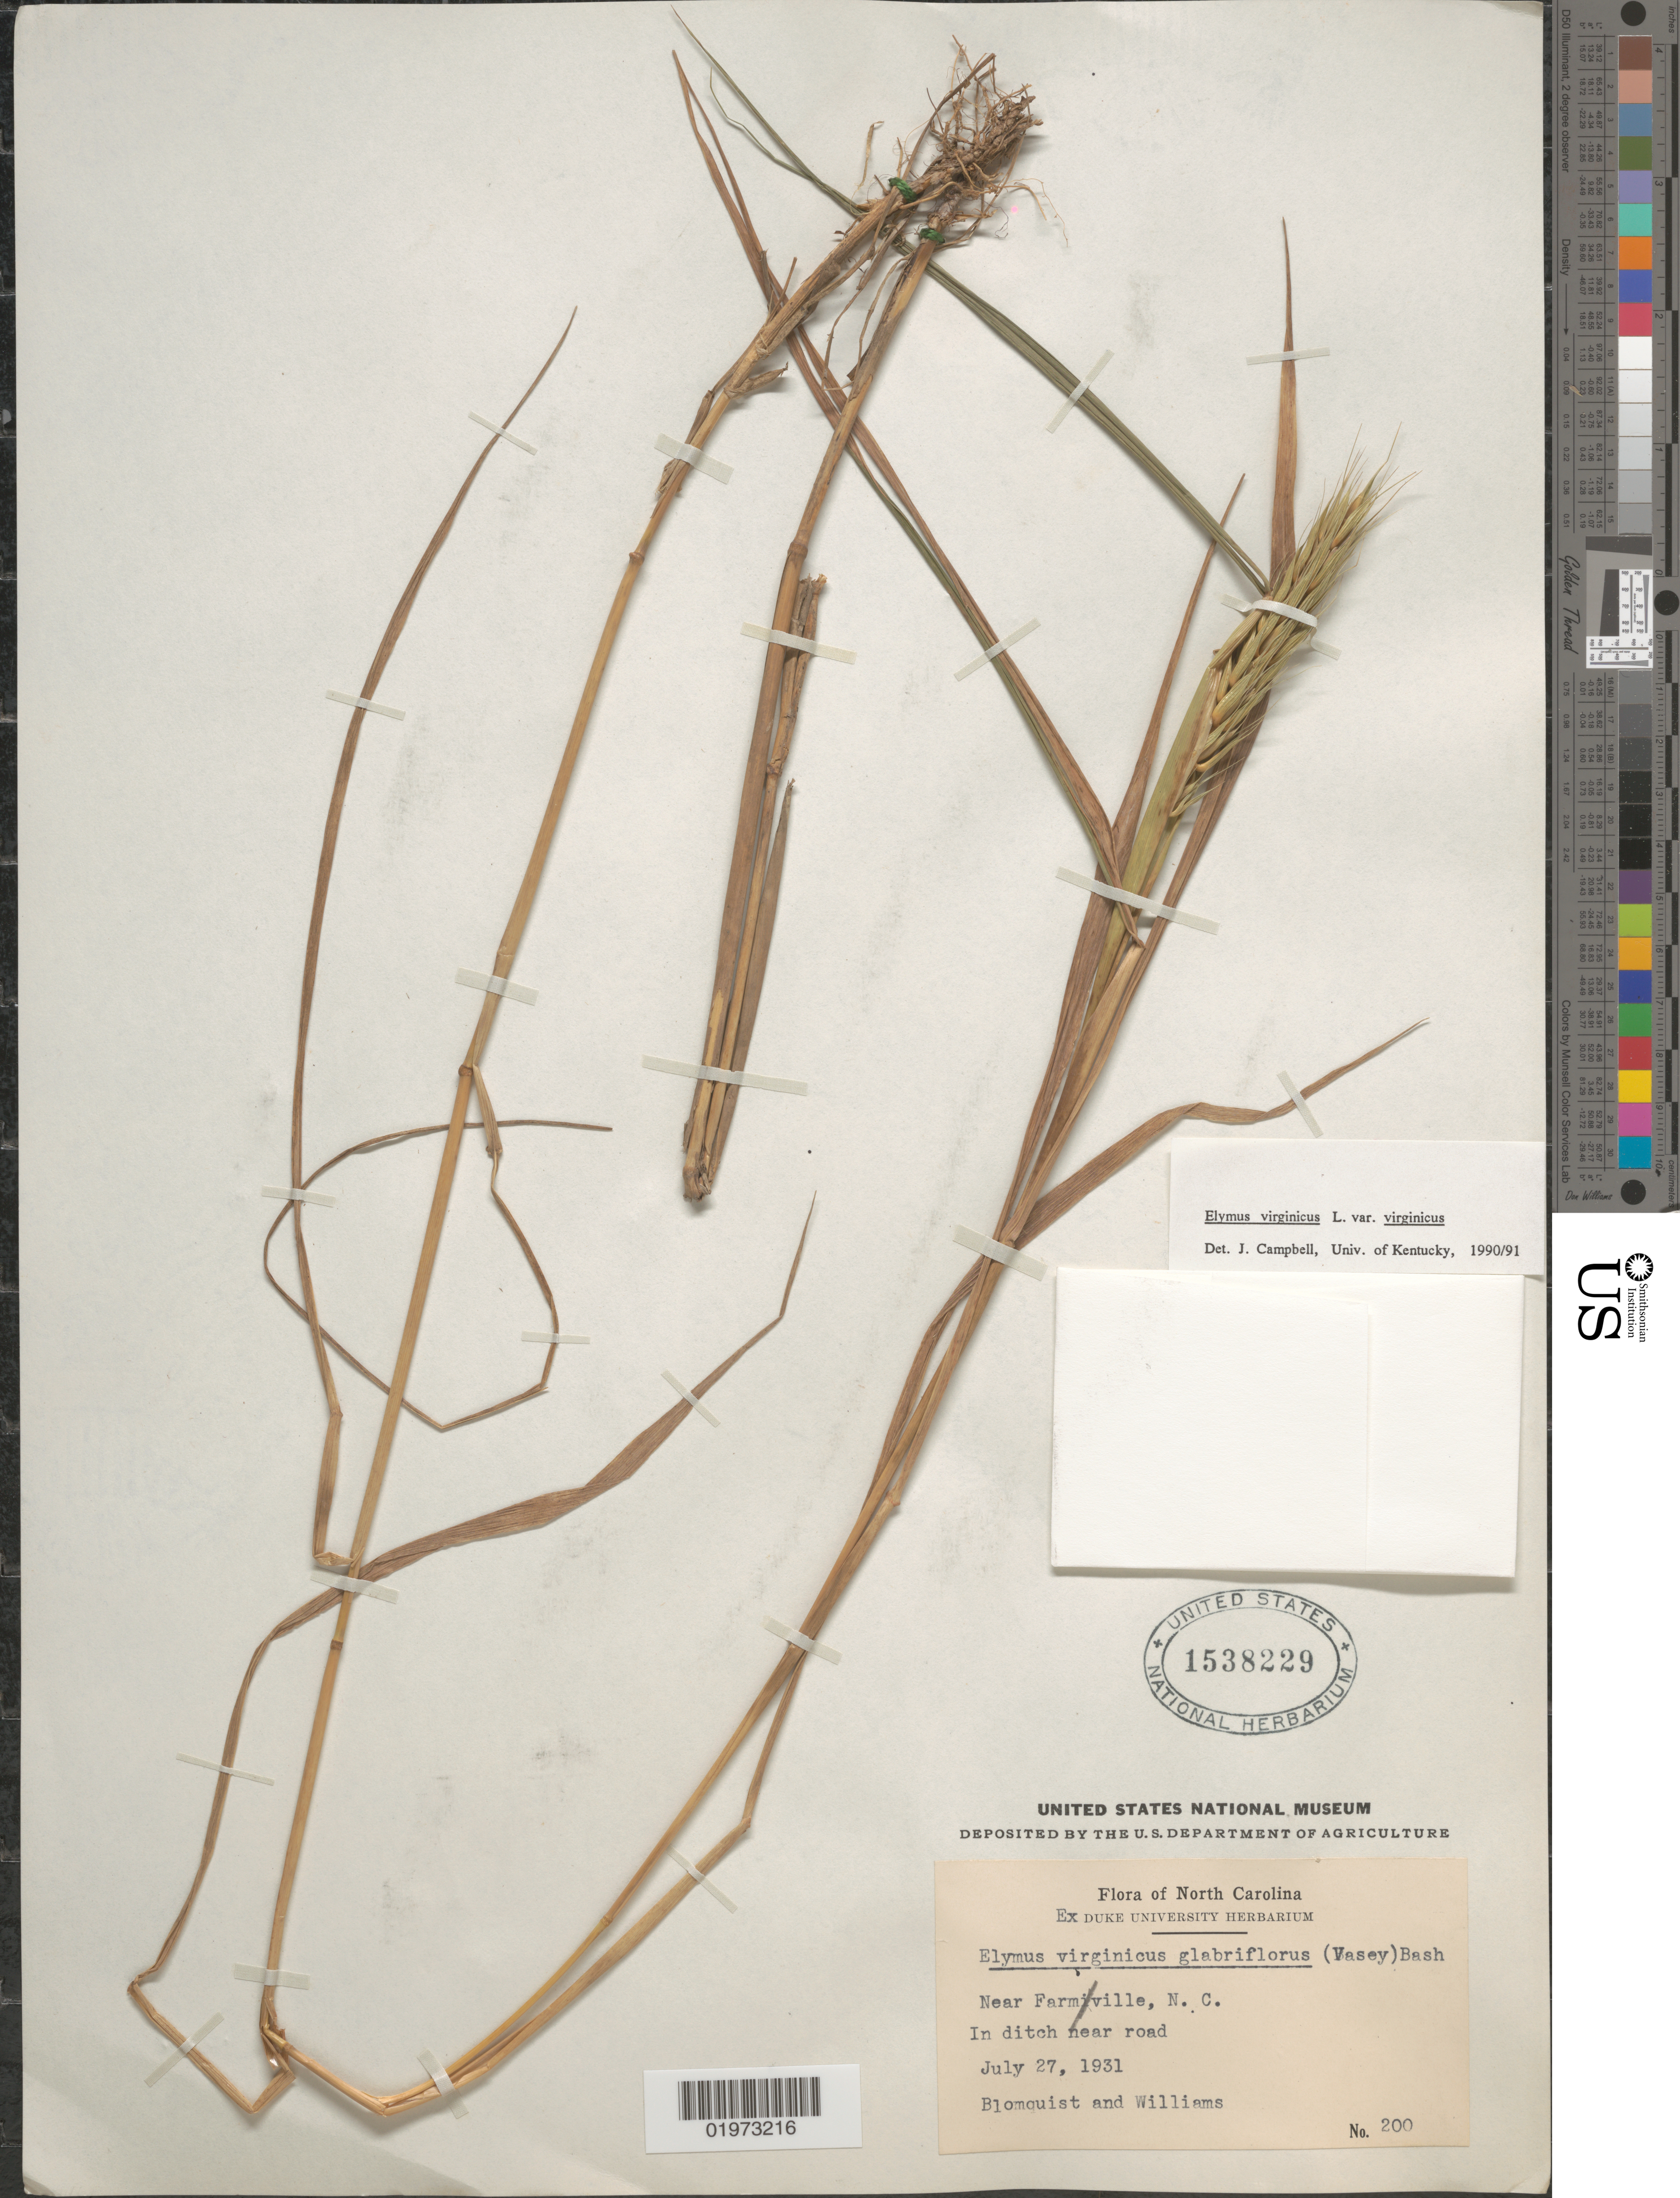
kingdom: Plantae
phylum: Tracheophyta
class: Liliopsida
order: Poales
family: Poaceae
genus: Elymus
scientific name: Elymus virginicus var. virginicus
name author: L.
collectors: Blomquist & -- Williams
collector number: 200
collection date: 1931-07-27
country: United States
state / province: North Carolina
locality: Near Fayetteville. In ditch near road.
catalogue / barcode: US 1538229